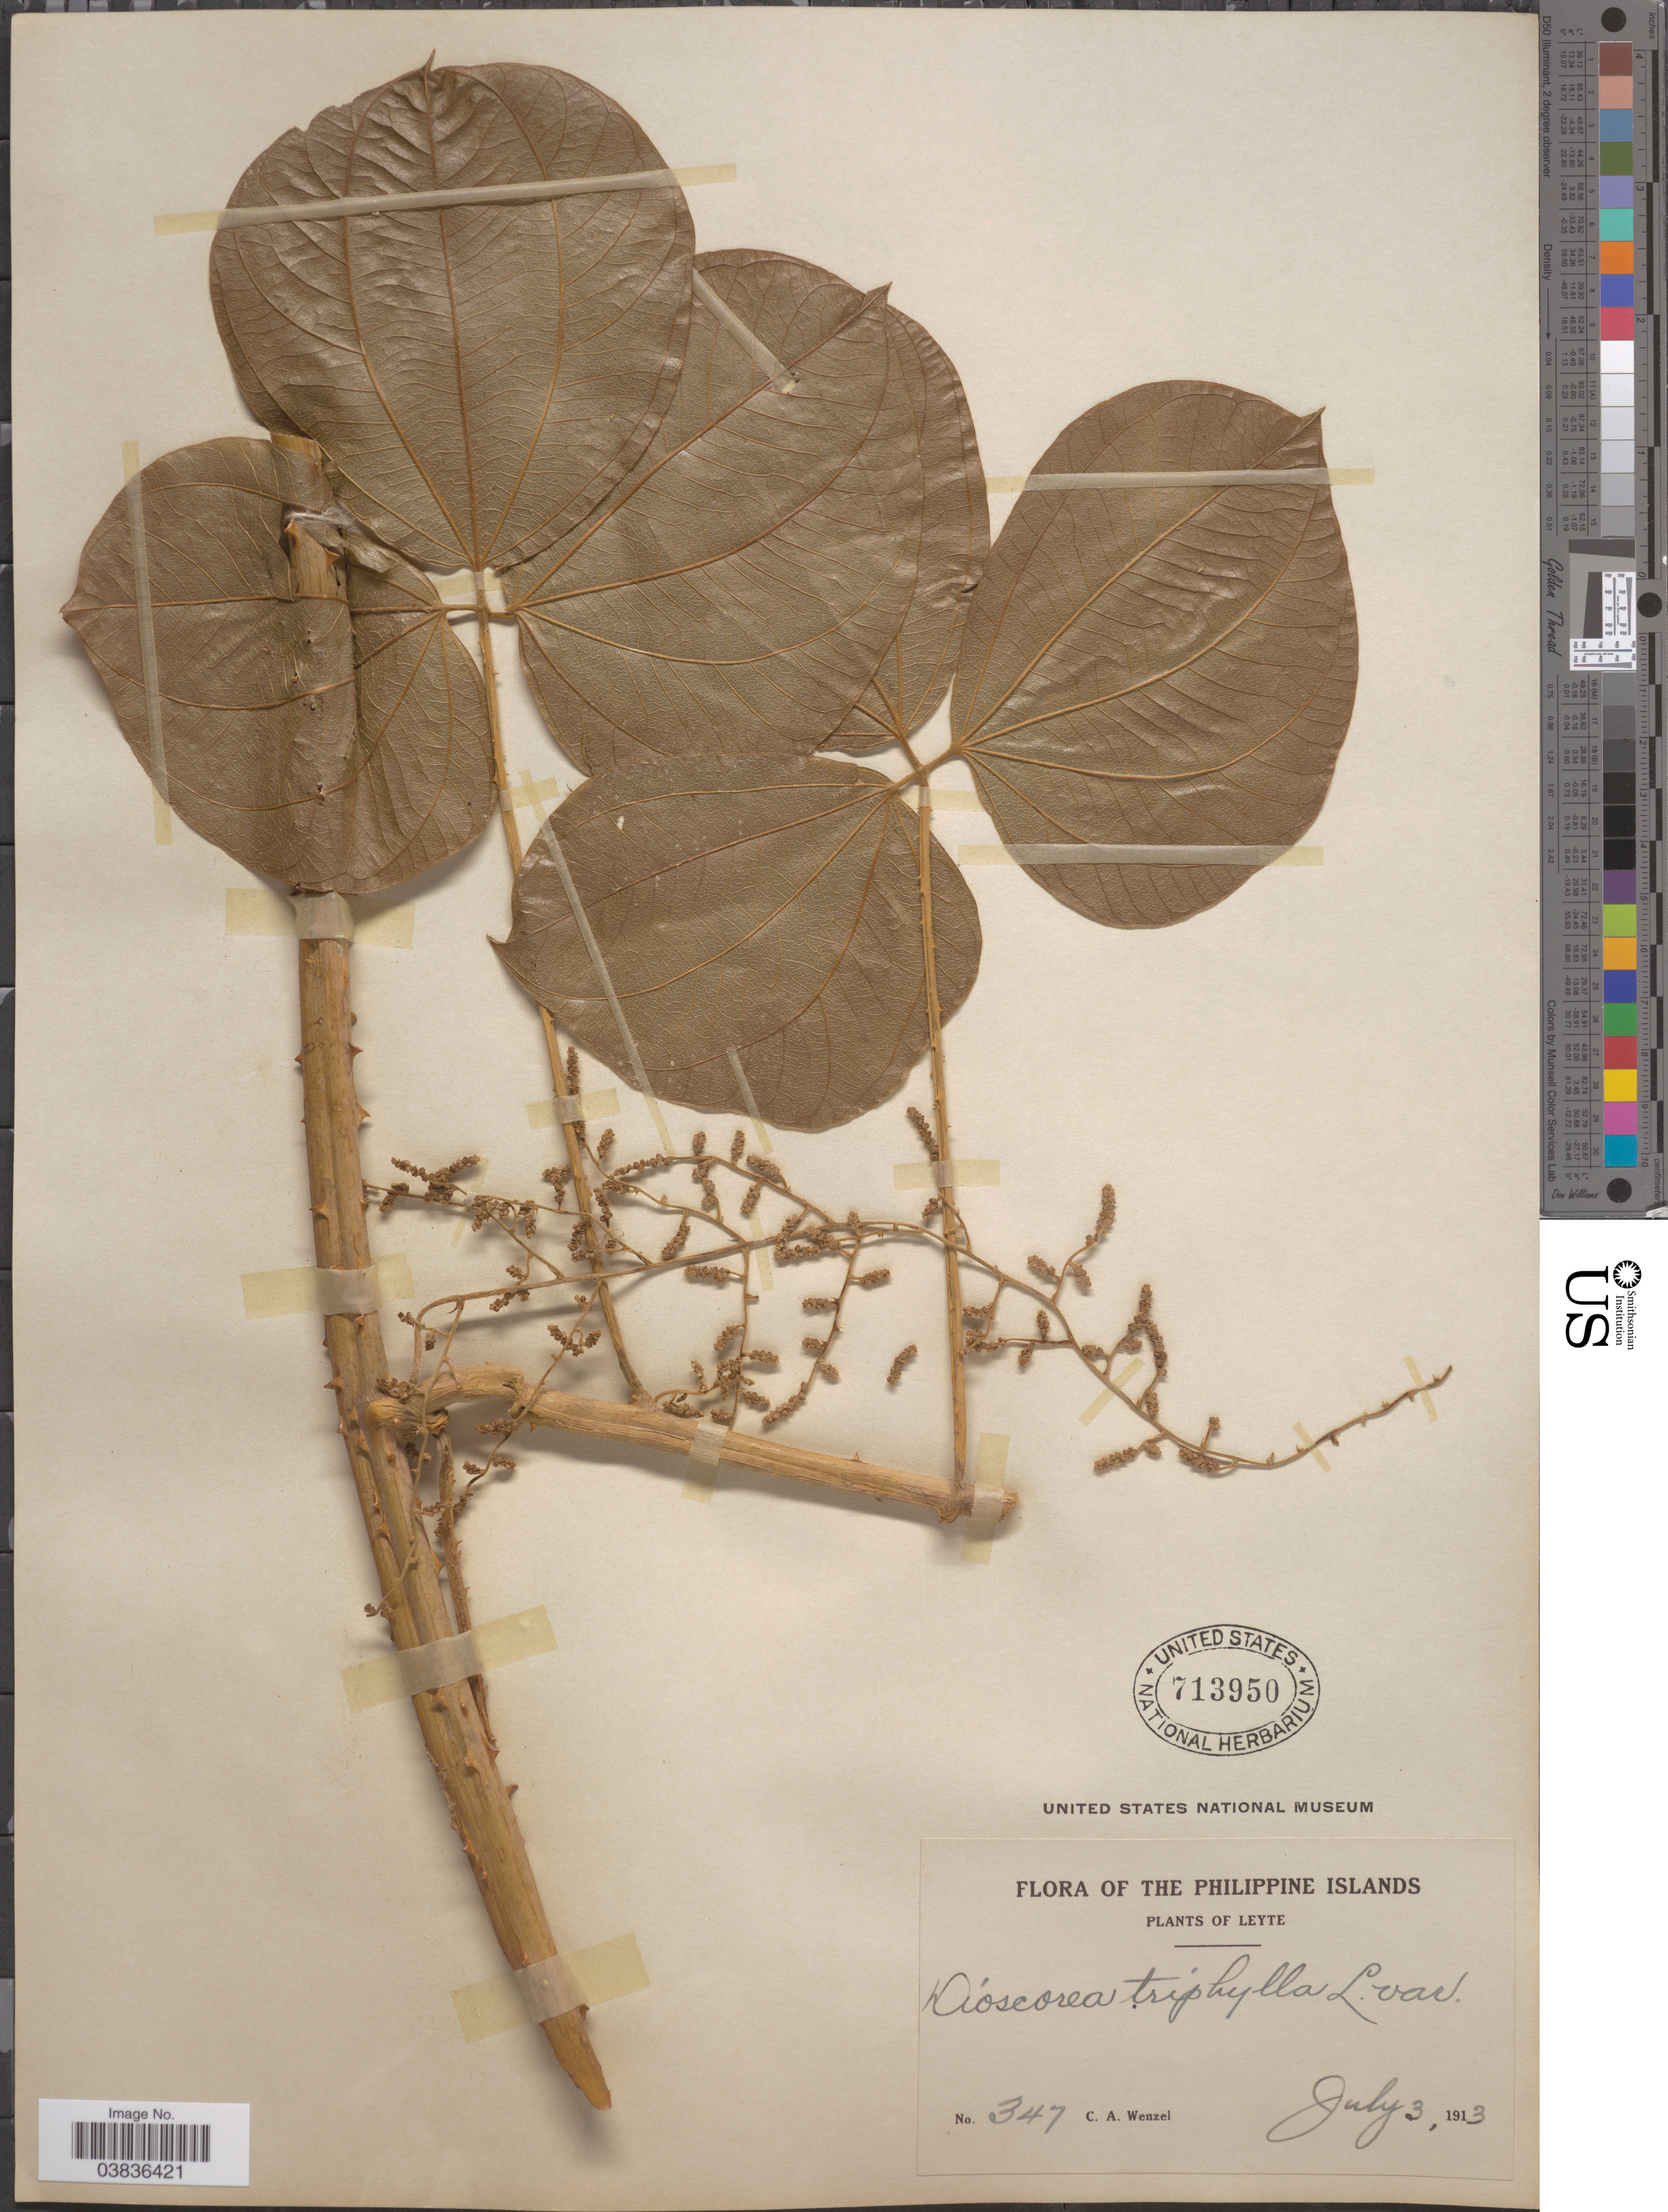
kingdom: Plantae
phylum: Tracheophyta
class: Liliopsida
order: Dioscoreales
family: Dioscoreaceae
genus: Dioscorea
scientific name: Dioscorea hispida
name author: Dennst.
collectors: C. Wenzel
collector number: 347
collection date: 1913-07-03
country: Philippines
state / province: Eastern Visayas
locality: Philippine Islands. Leyte.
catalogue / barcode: US 713950